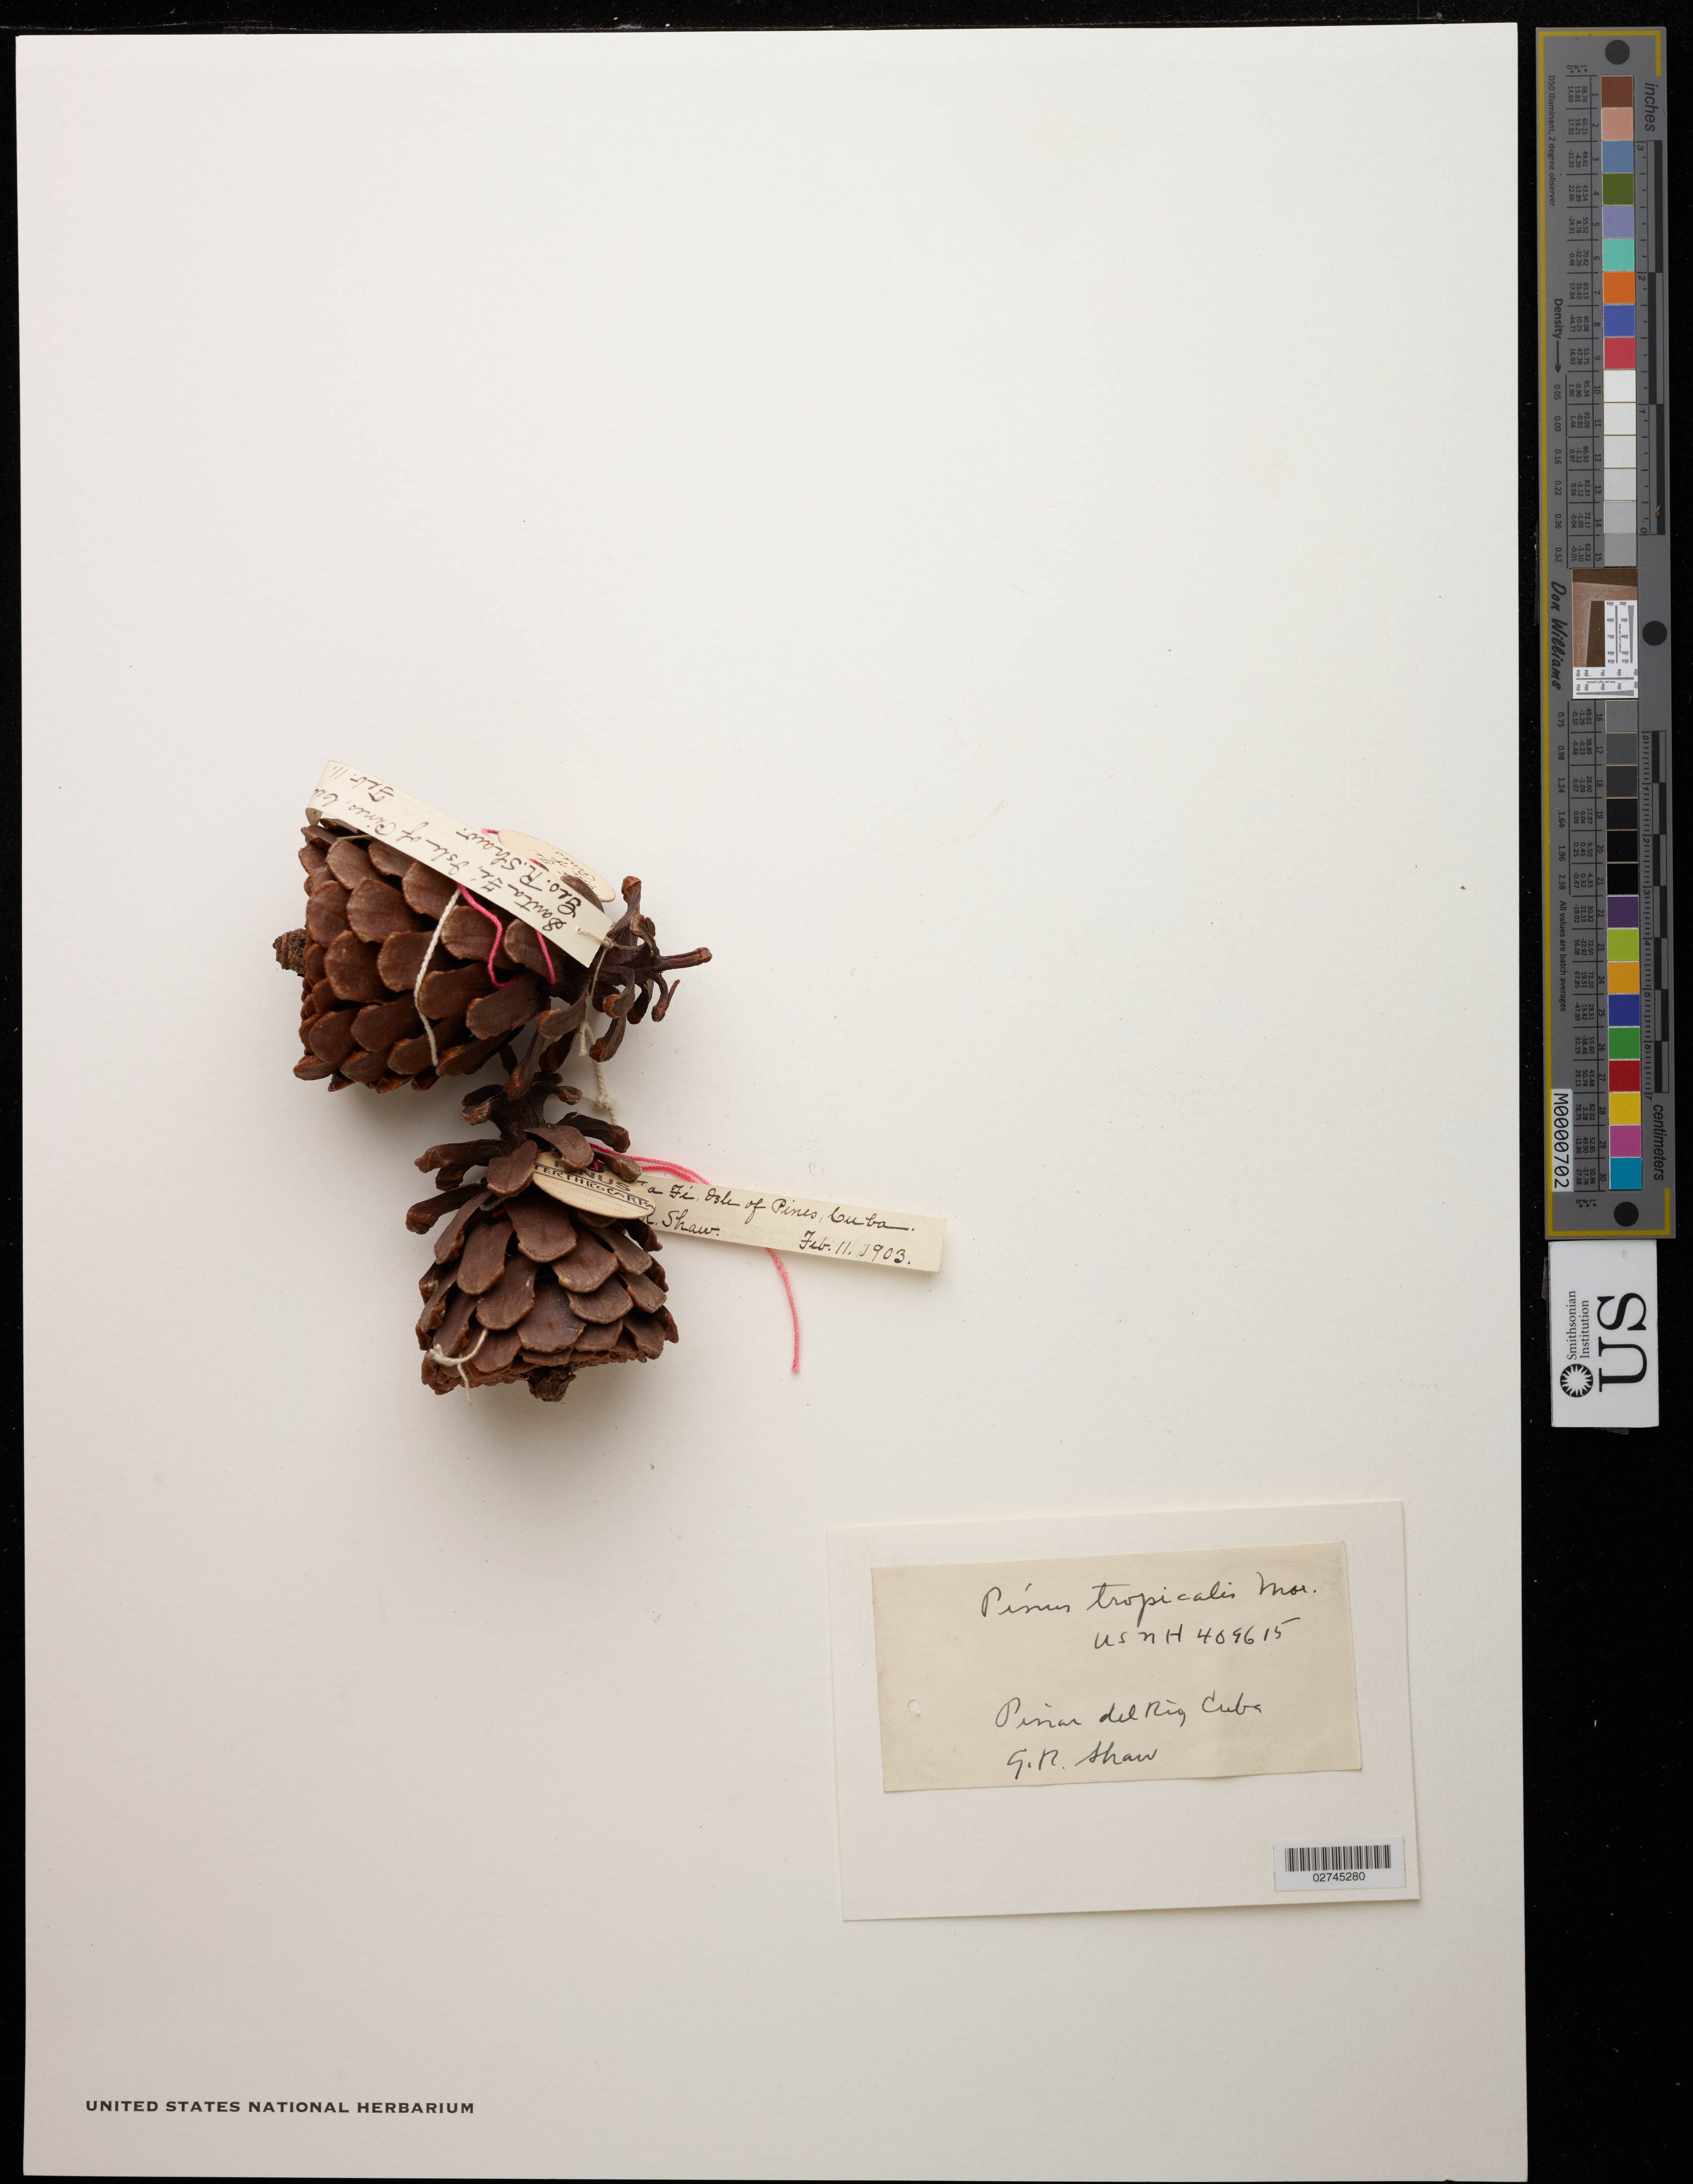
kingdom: Plantae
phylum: Tracheophyta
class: Pinopsida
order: Pinales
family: Pinaceae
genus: Pinus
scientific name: Pinus tropicalis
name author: Morelet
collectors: G. R. Shaw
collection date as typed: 09 Feb 1903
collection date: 1903-02-09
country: Cuba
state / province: Pinar del Río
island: Isla de la Juventud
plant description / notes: There is conflicting information on the tag and label. The information on the label was used for this record, but the tag states that this specimen was collected in Santa Fe on the Isle of Pinos, but Shaw on Feb. 11 1903.